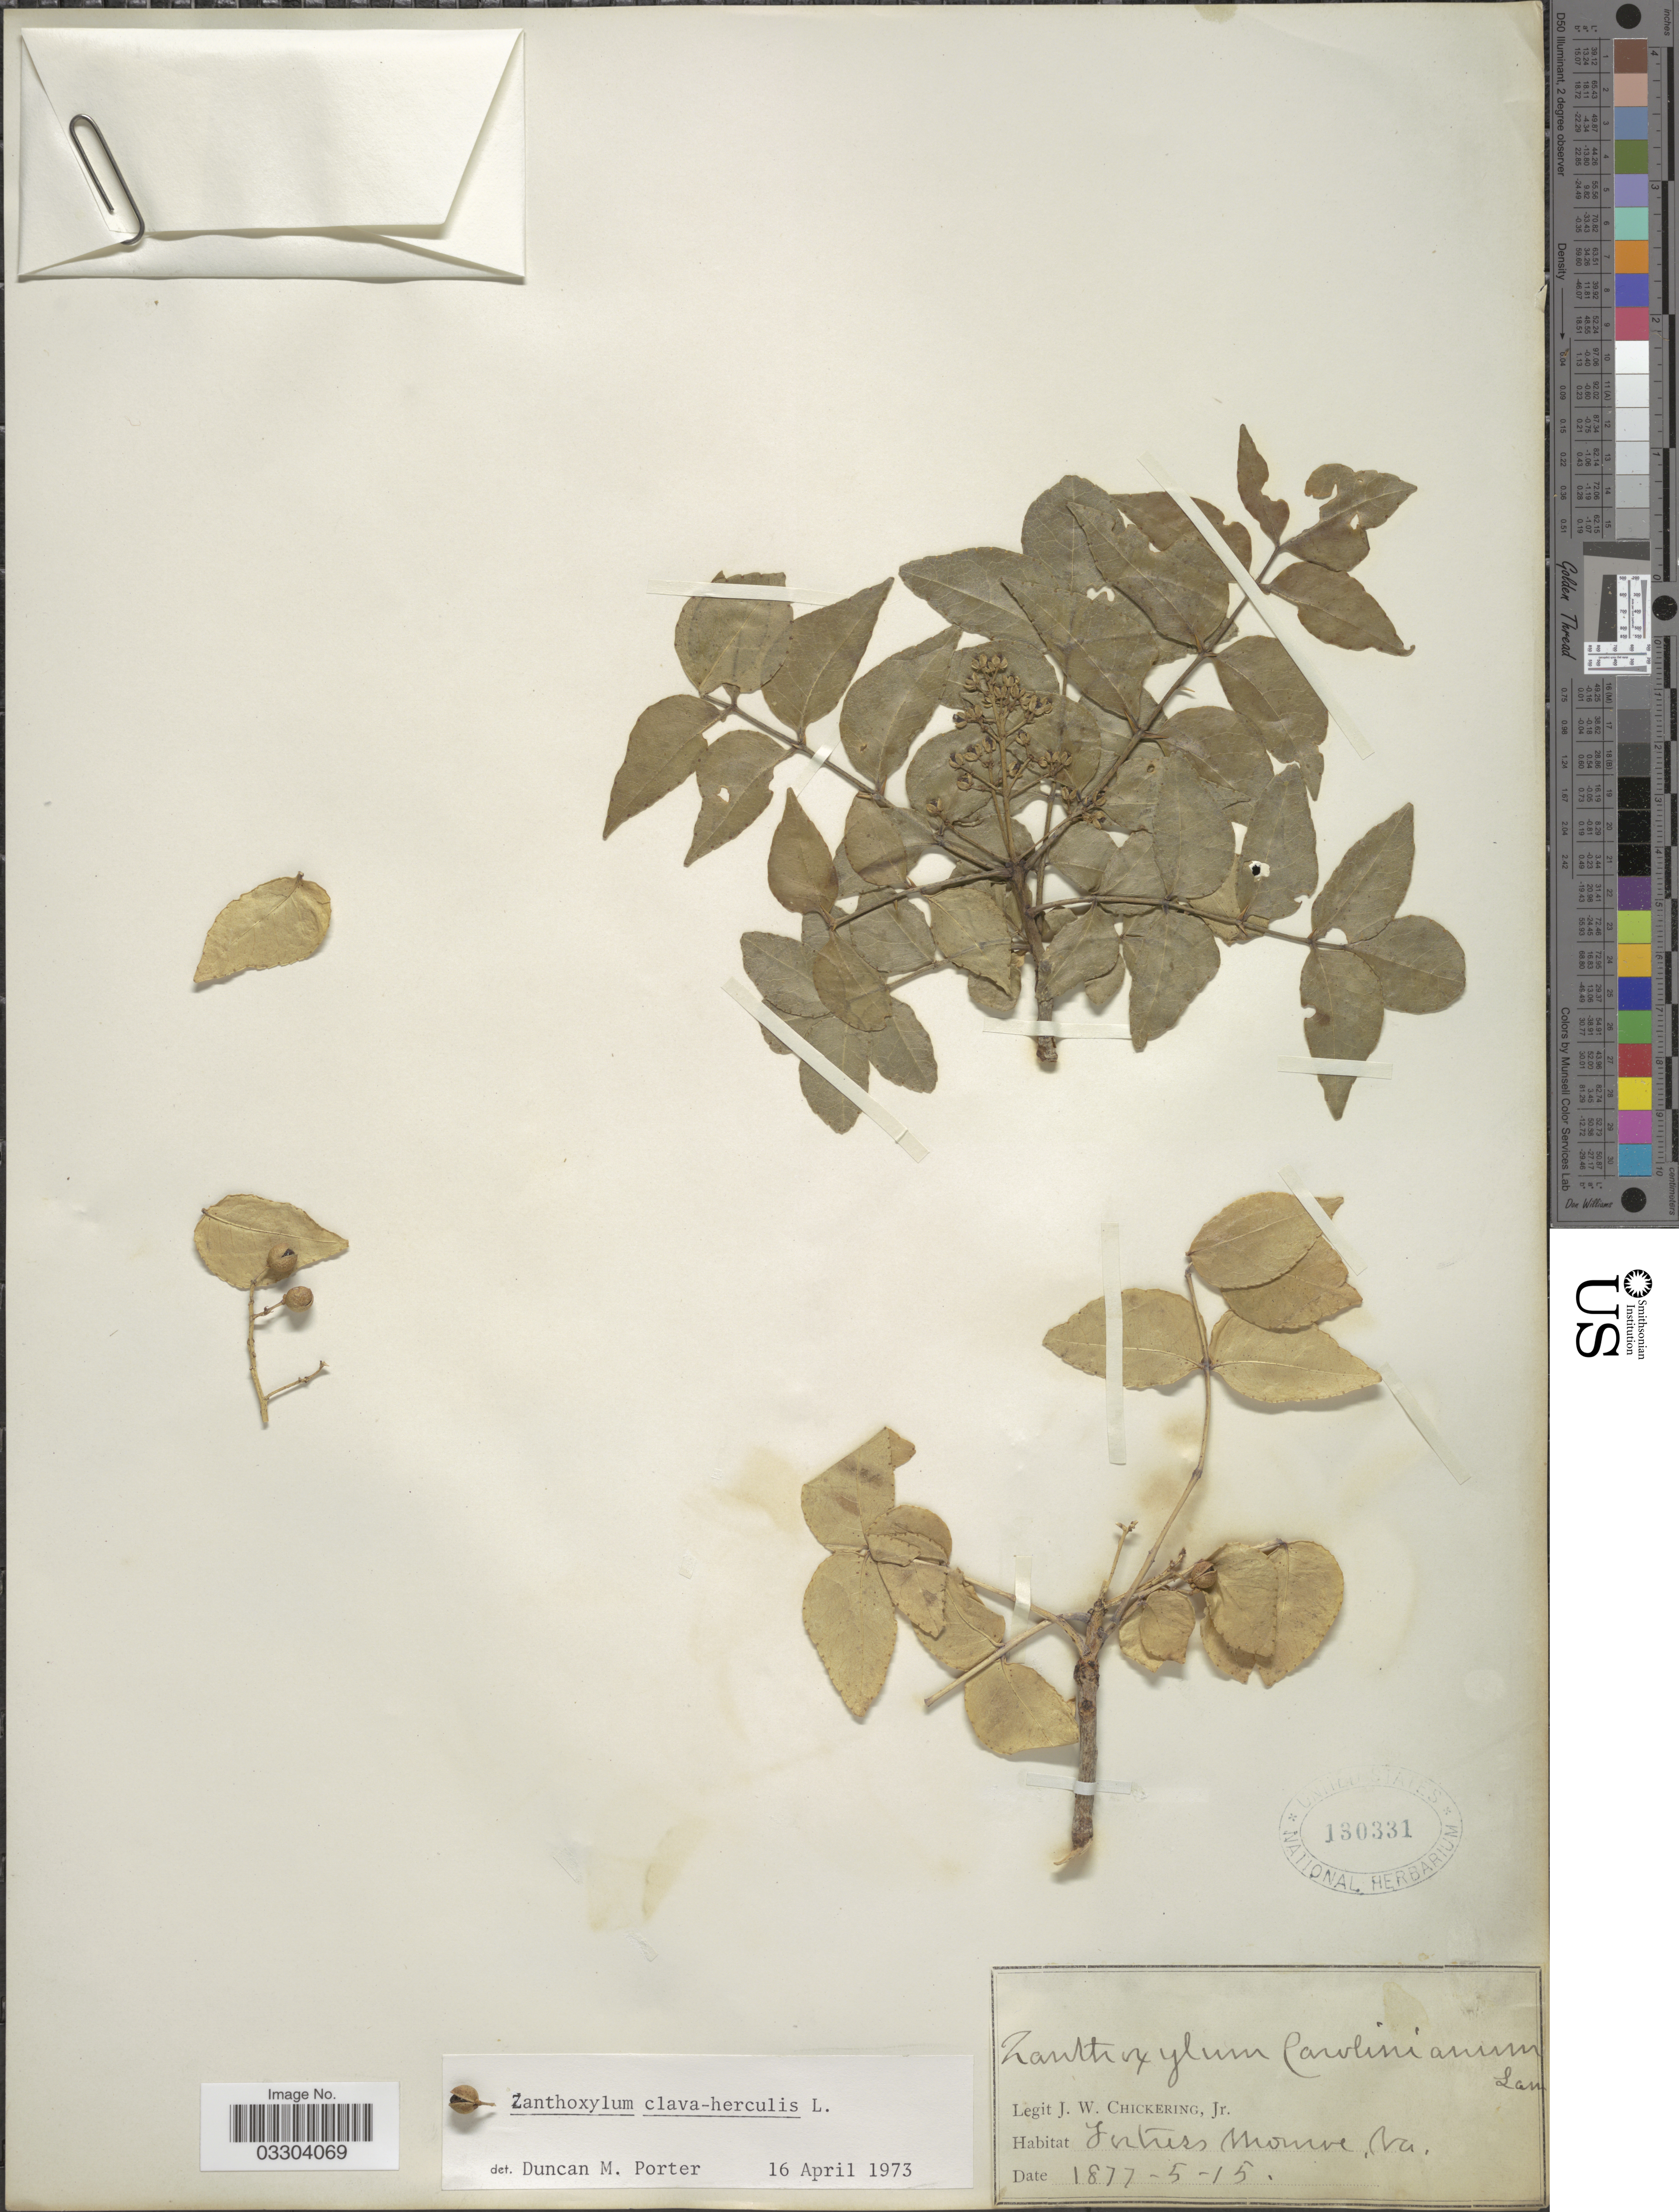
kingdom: Plantae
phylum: Tracheophyta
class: Magnoliopsida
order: Sapindales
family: Rutaceae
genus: Zanthoxylum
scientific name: Zanthoxylum clava-herculis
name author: L.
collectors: J. W. Chickering Jr.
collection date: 1877-05-15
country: United States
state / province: Virginia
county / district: City of Hampton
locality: Fortress Monroe.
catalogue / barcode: US 130331